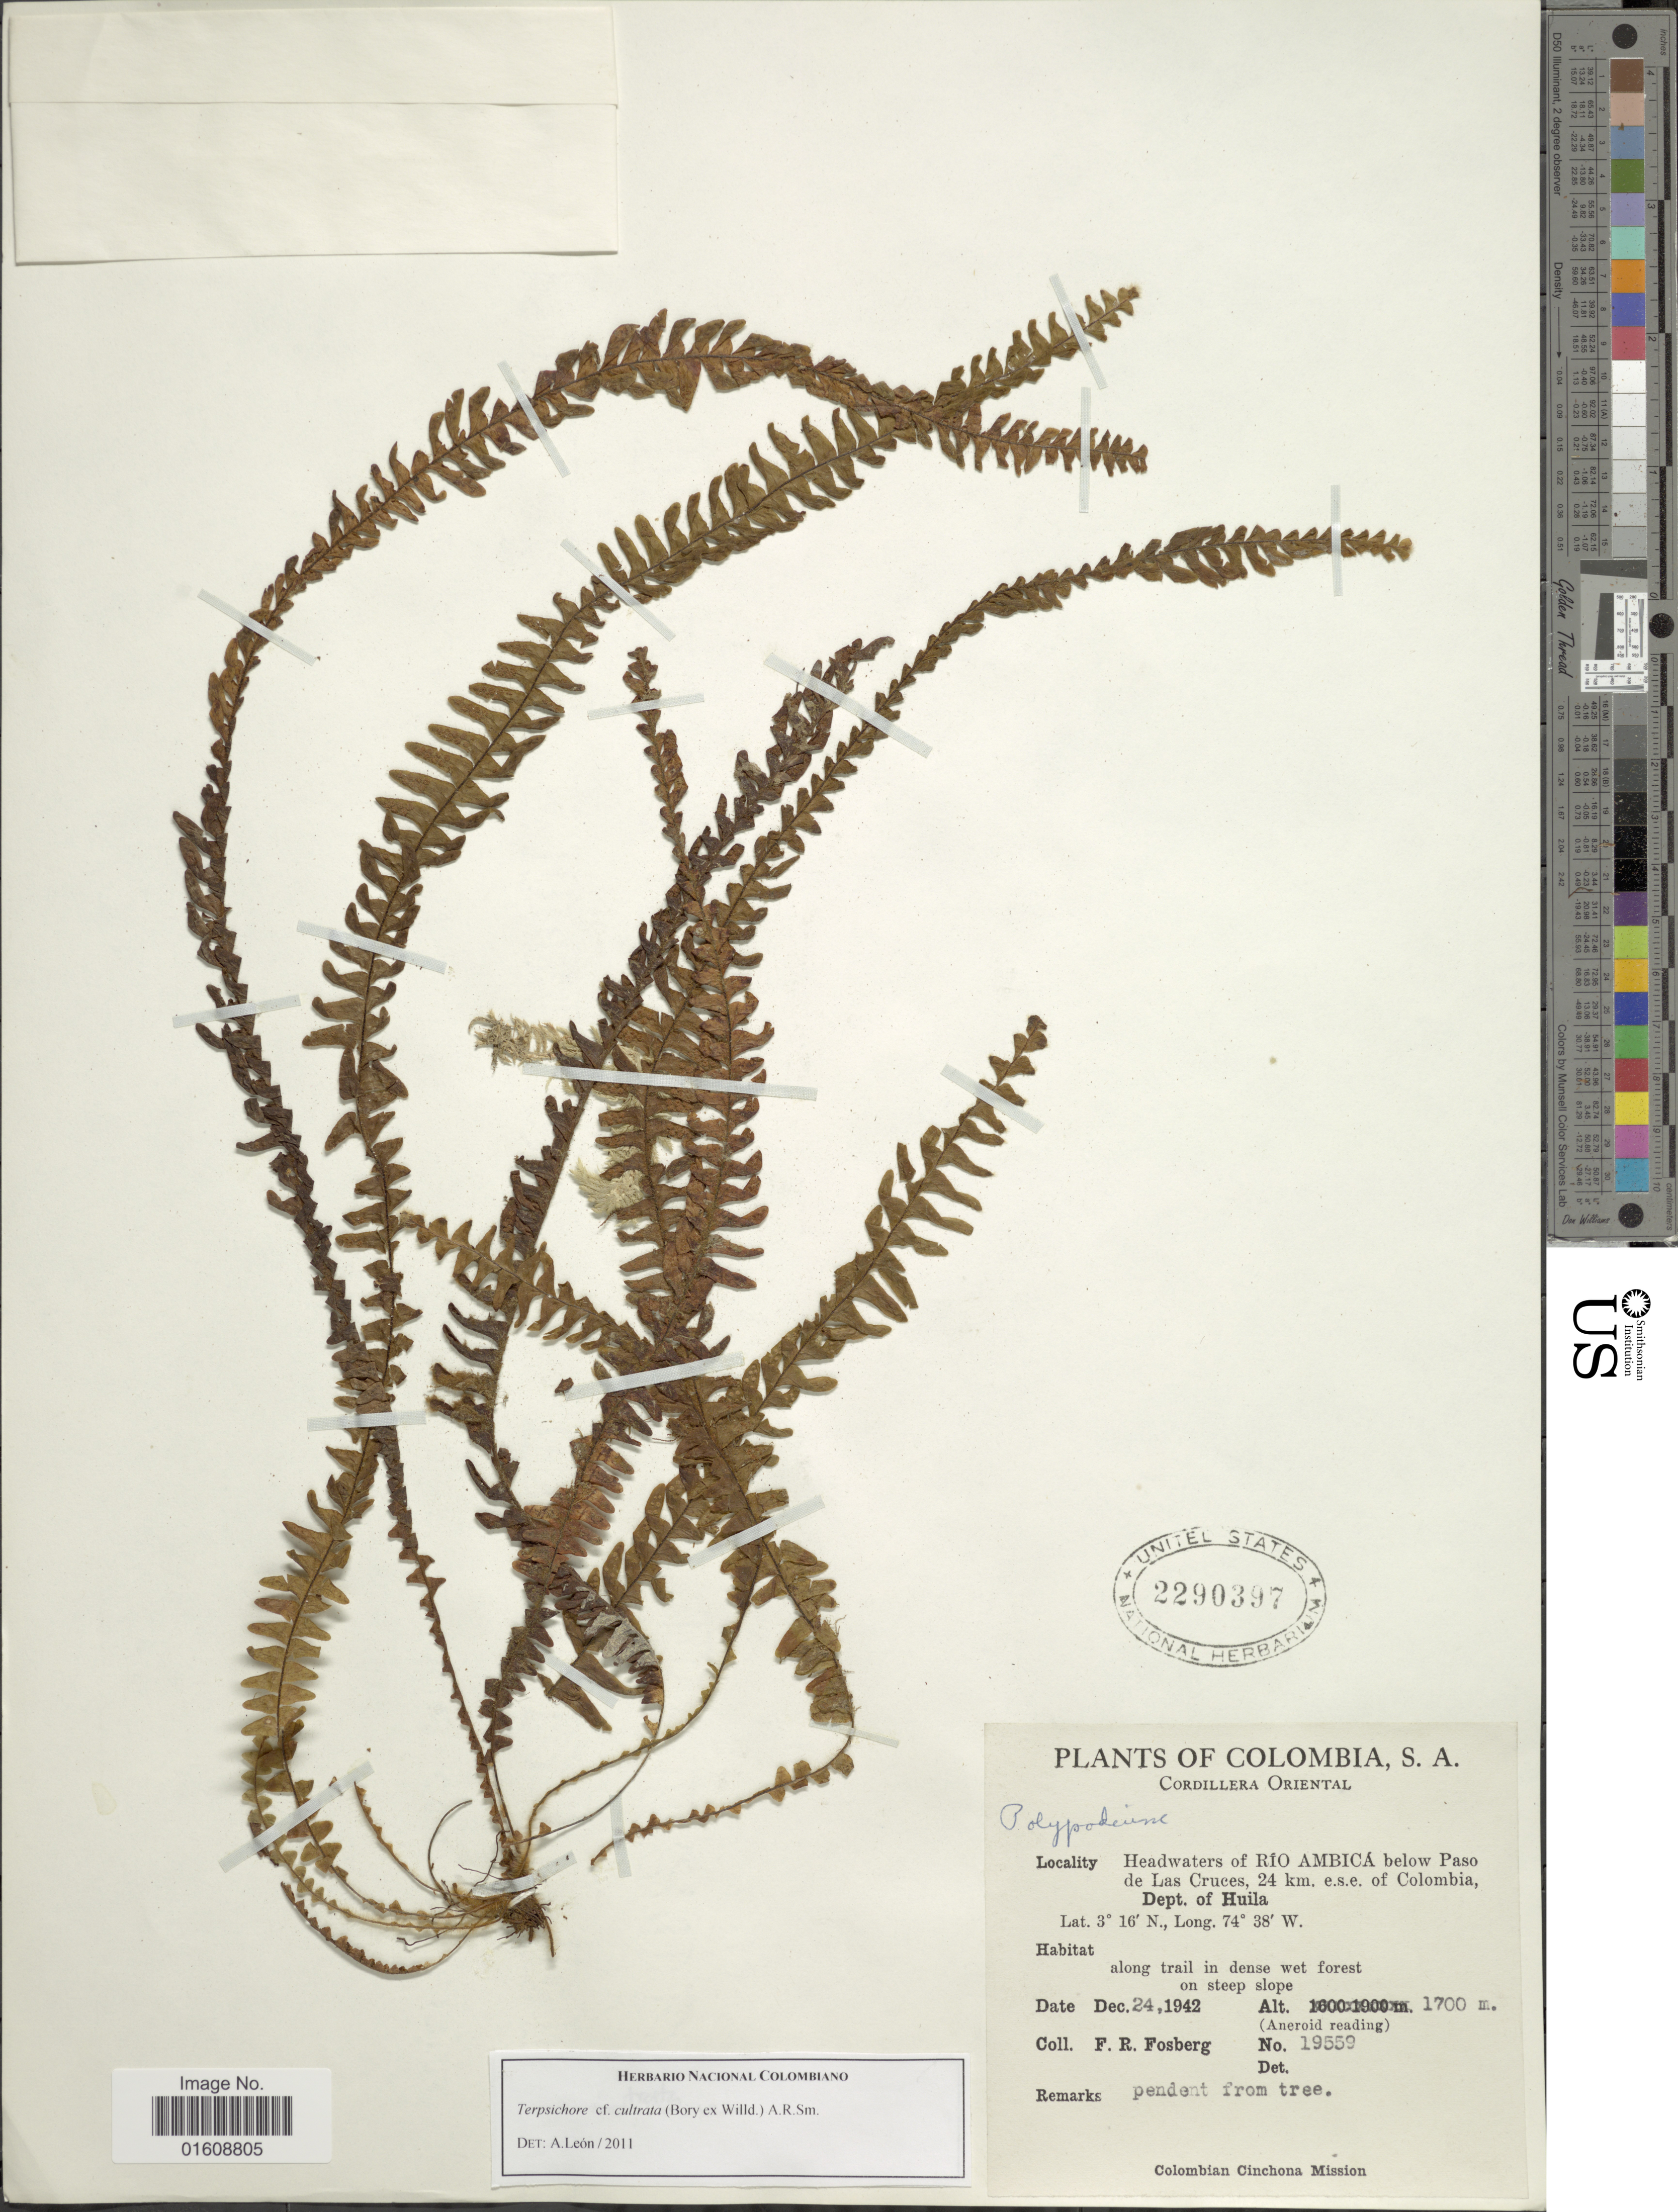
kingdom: Plantae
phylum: Tracheophyta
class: Polypodiopsida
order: Polypodiales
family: Polypodiaceae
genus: Alansmia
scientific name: Alansmia cultrata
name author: (Bory ex Willd.) Moguel & M. Kessler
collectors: F. R. Fosberg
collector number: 19559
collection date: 1942-12-24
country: Colombia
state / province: Huila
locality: Headwaters of Río Ambicá below Paso de Las Cruces, 24 k. e.s.e. of Colombia. Along trail in dense wet forest on steep slope. Cordillera Oriental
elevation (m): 1700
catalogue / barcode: US 2290397